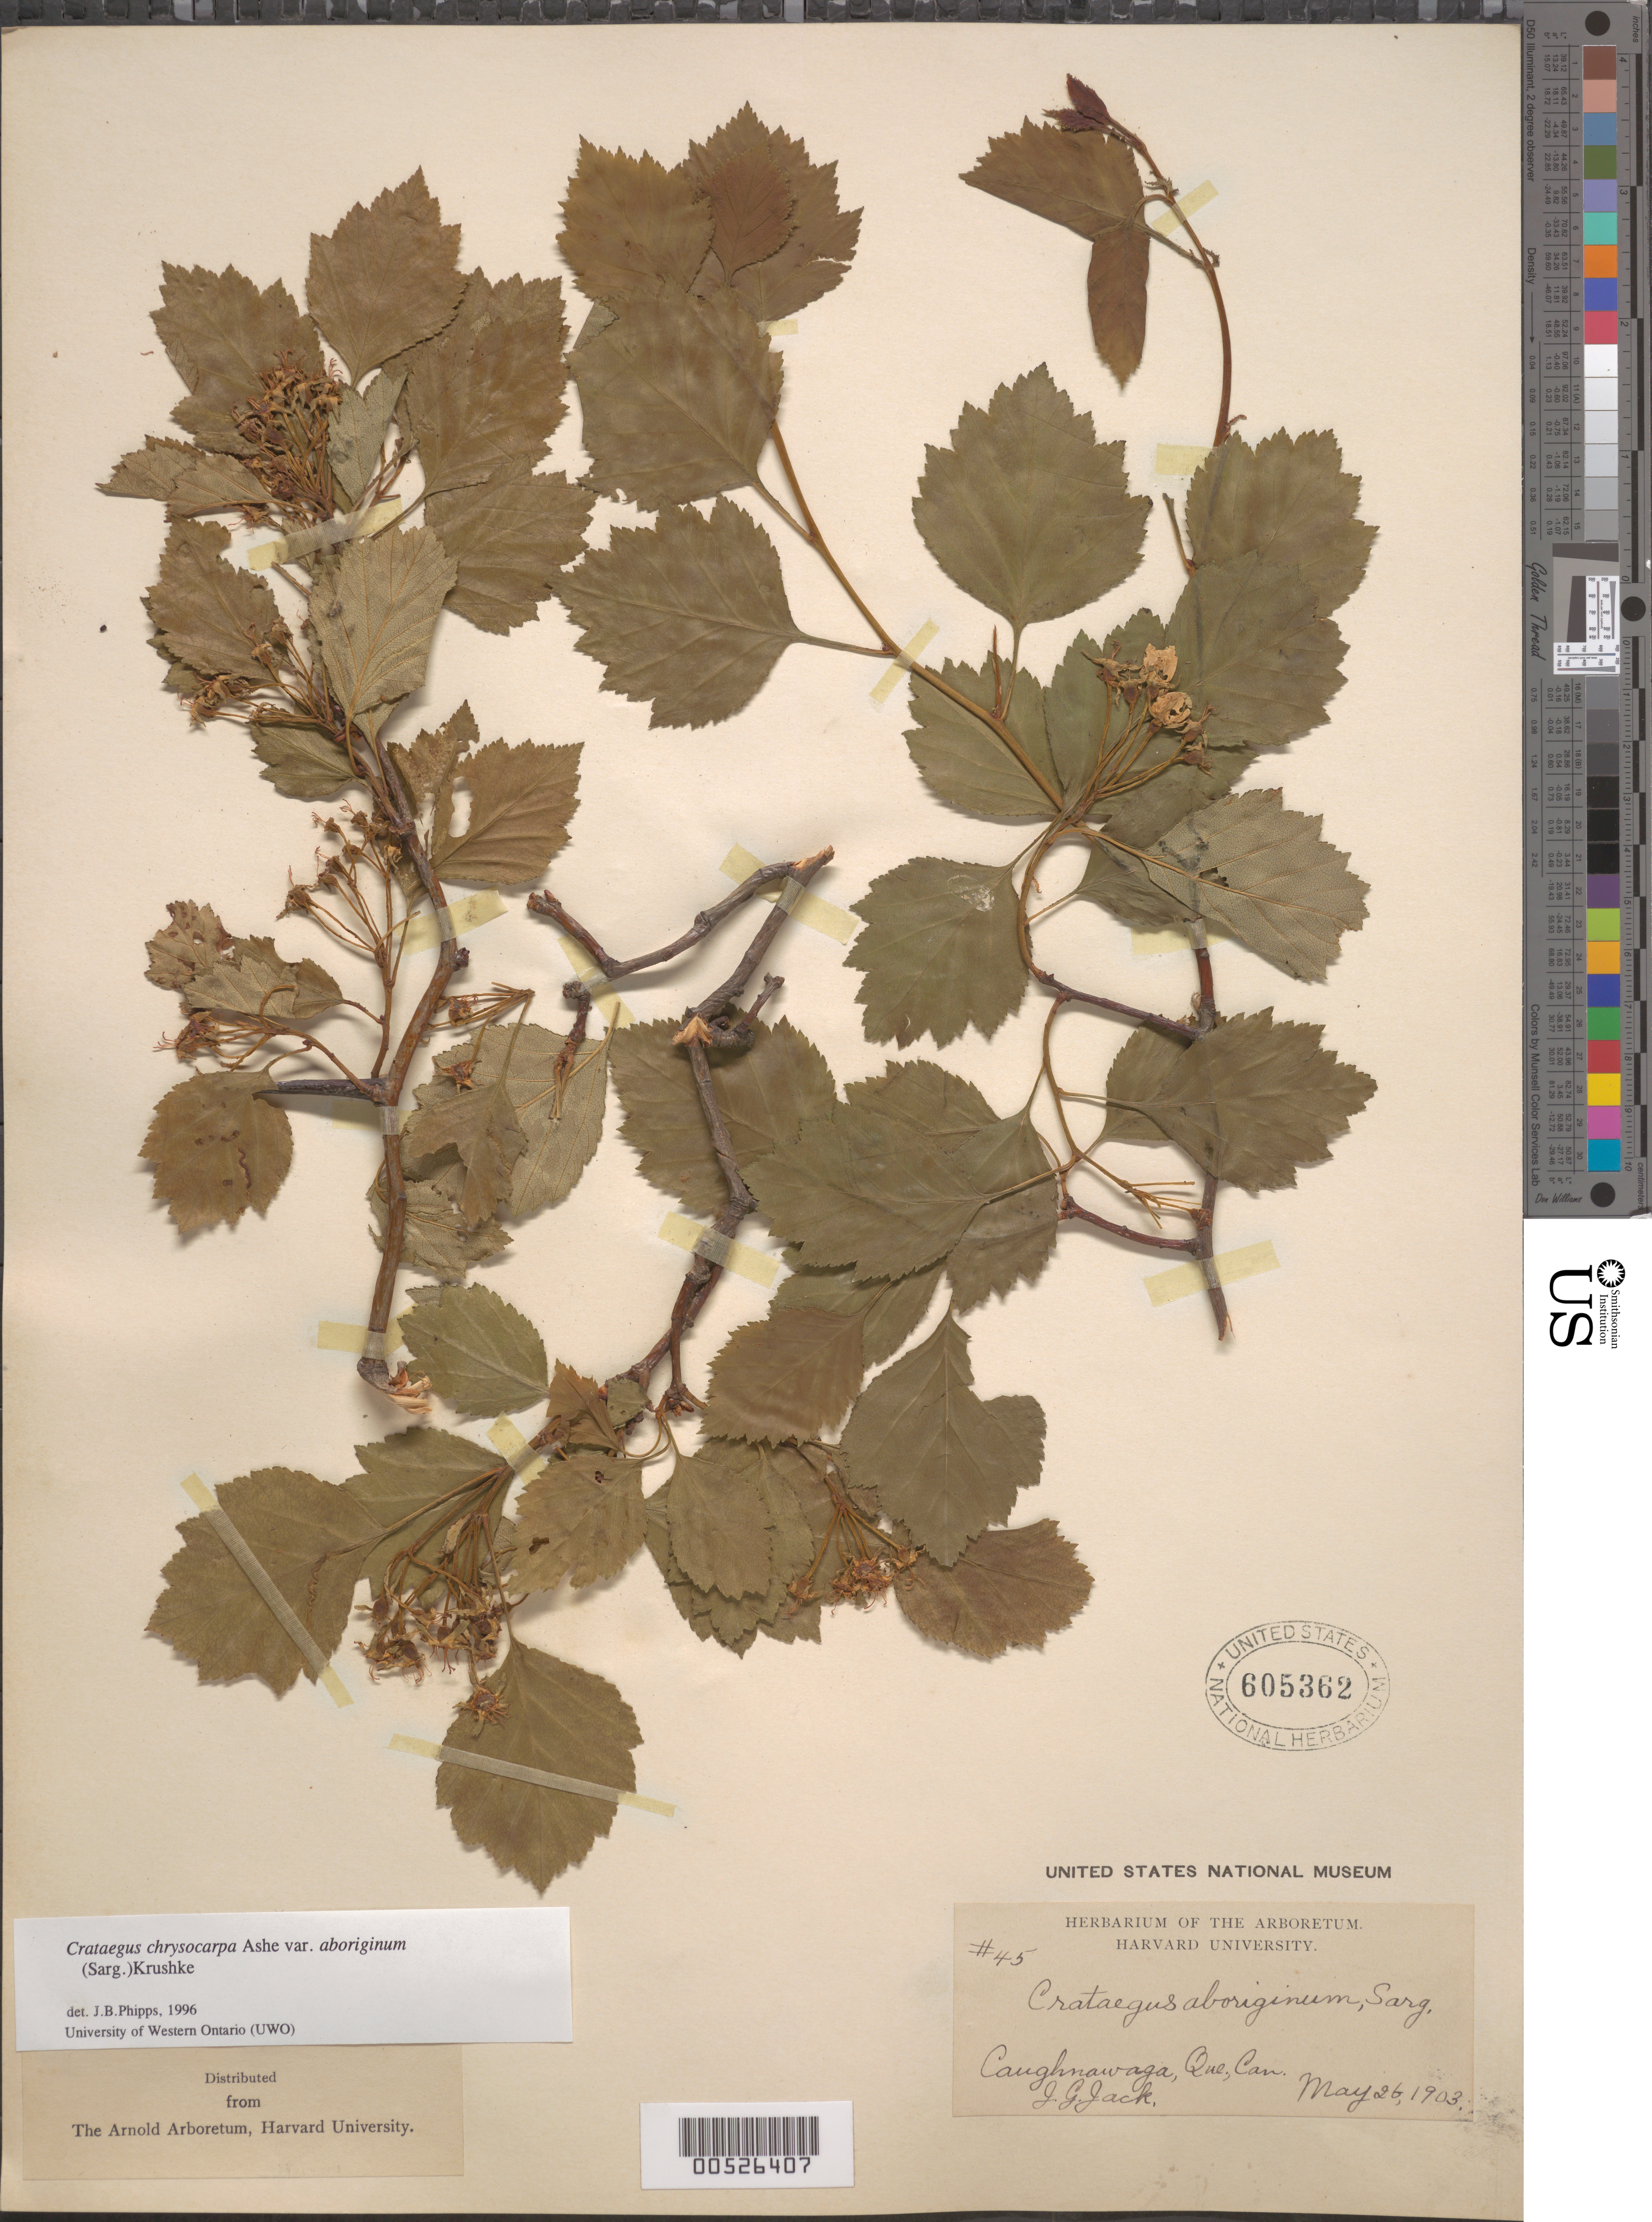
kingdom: Plantae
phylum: Tracheophyta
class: Magnoliopsida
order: Rosales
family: Rosaceae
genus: Crataegus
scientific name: Crataegus chrysocarpa var. aboriginum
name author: (Sarg.) Krushke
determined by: Phipps, James B., (UWO), University of Western Ontario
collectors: J. G. Jack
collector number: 45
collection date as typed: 26 May 1903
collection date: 1903-05-26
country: Canada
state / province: Quebec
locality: Cauughnawaga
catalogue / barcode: US 605362